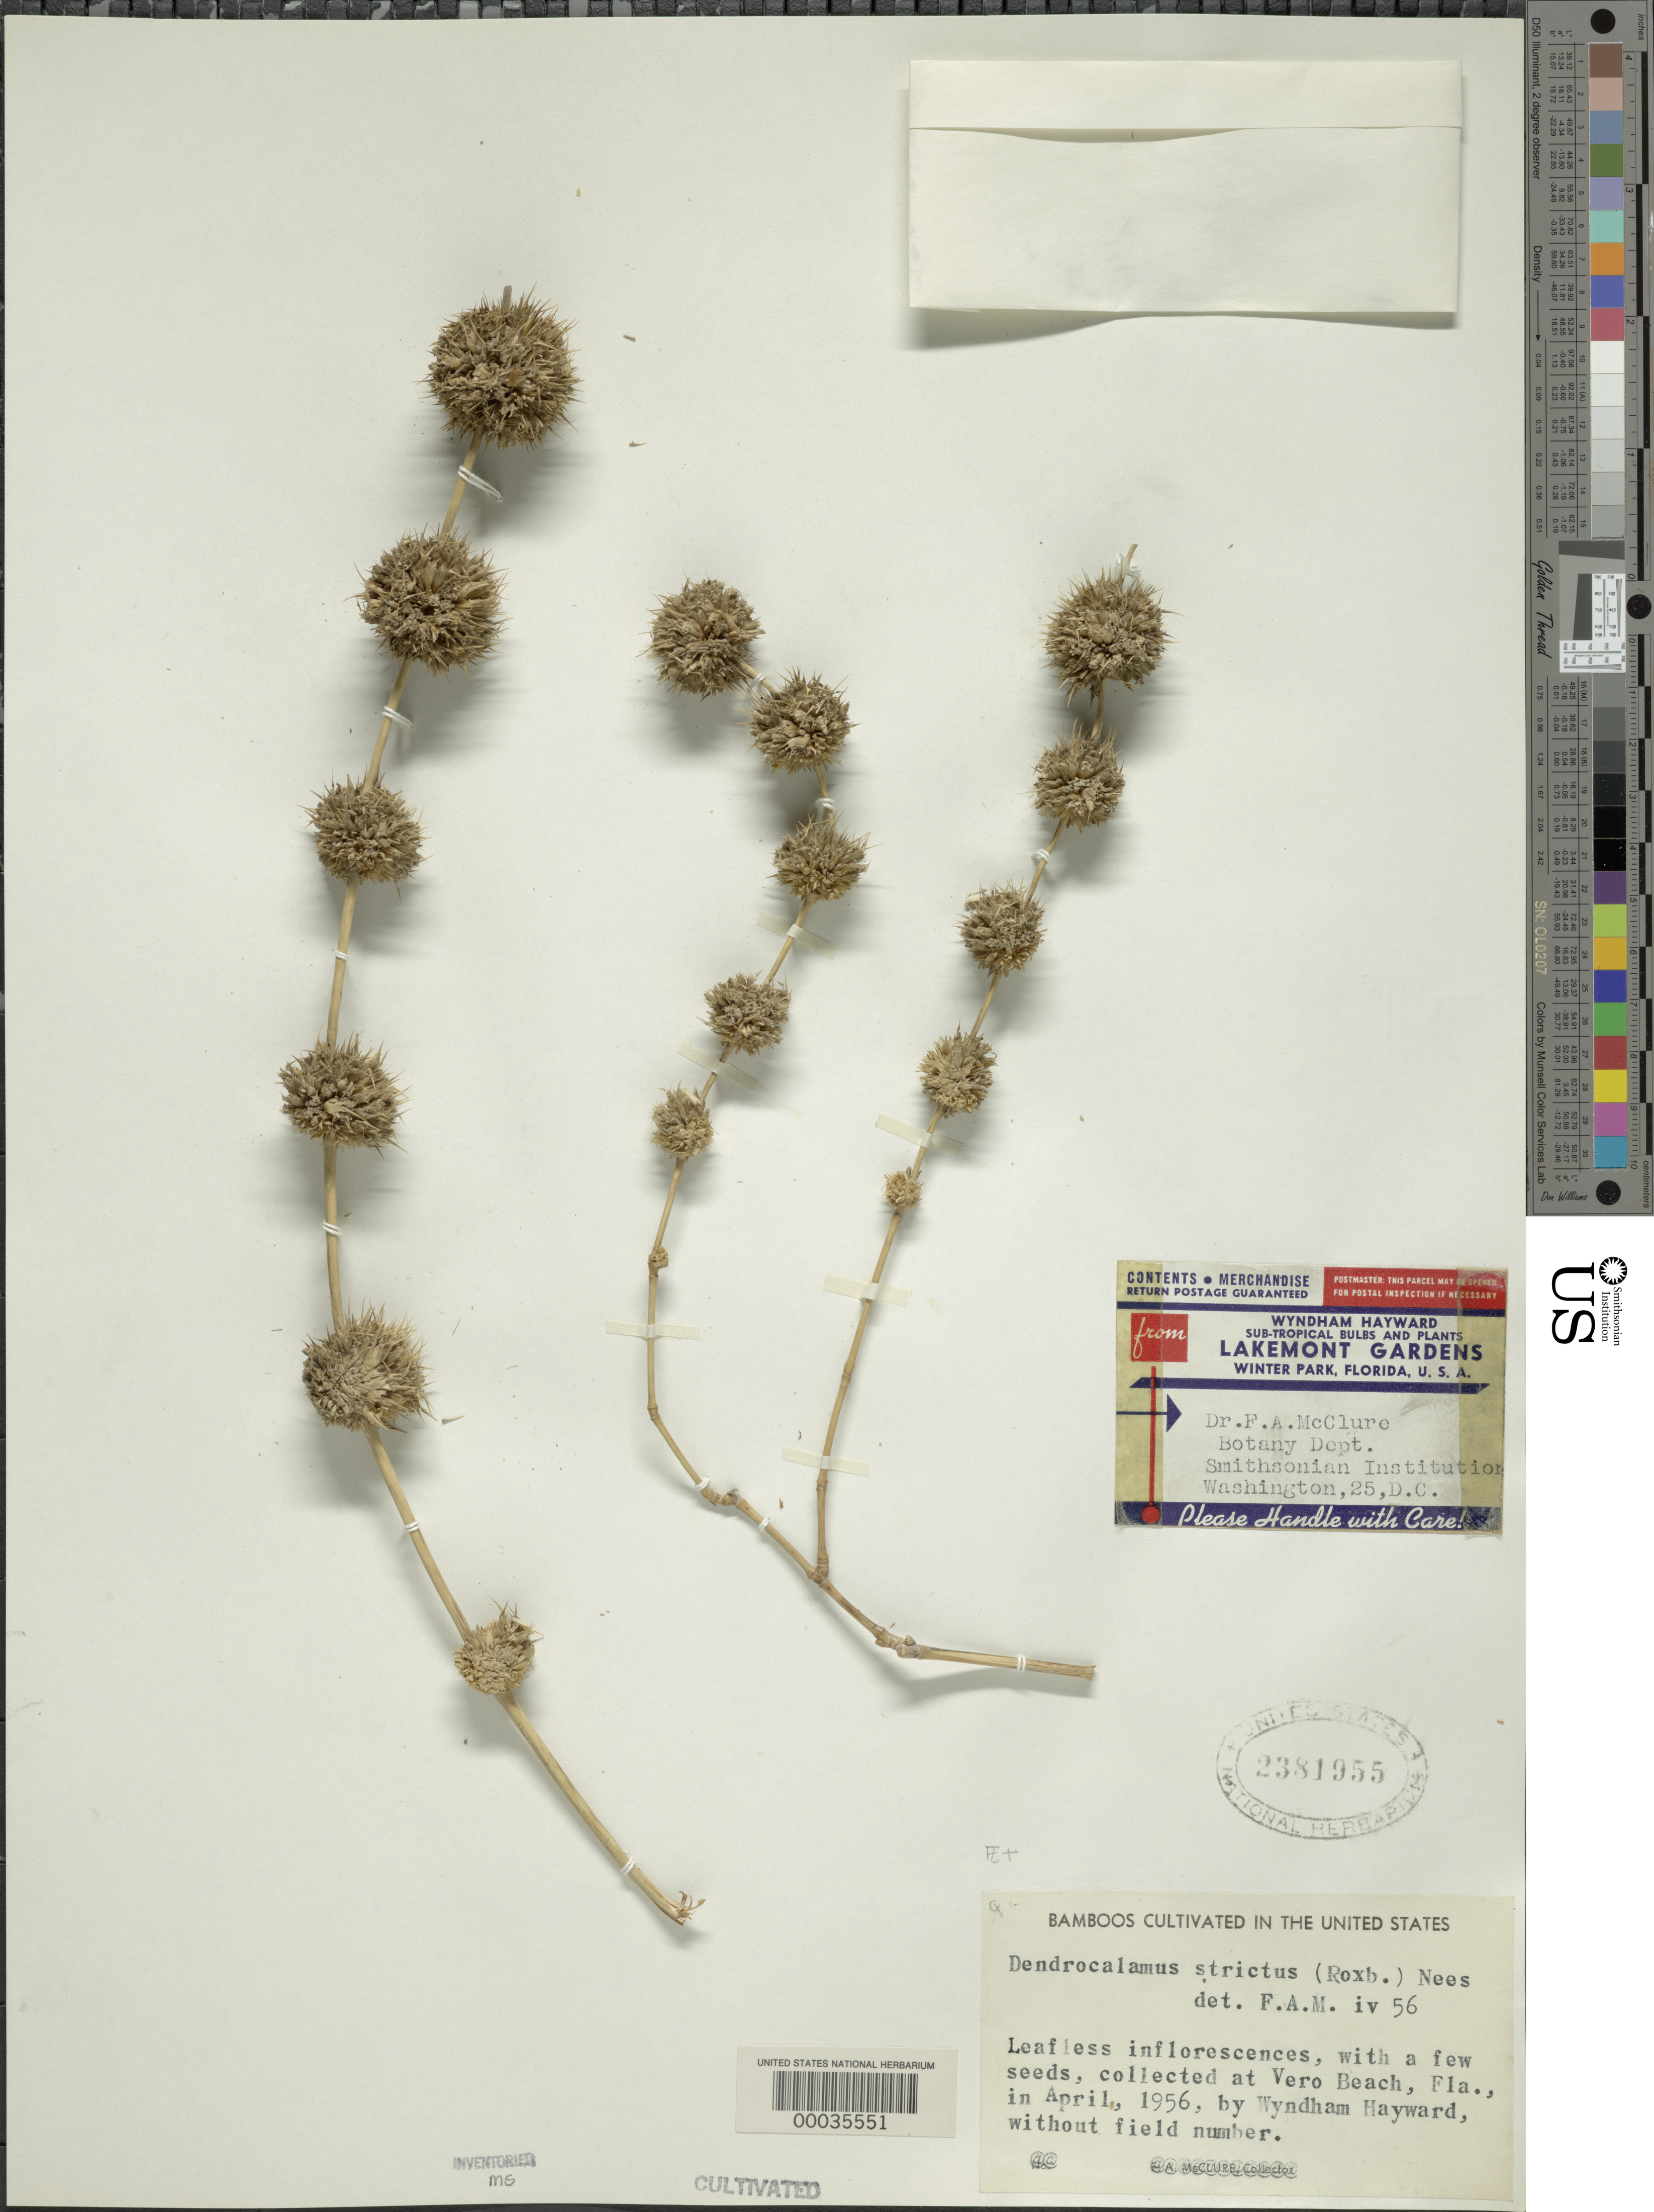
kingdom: Plantae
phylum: Tracheophyta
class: Liliopsida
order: Poales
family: Poaceae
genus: Dendrocalamus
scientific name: Dendrocalamus strictus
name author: (Roxb.) Nees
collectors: W. Hayward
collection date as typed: Apr 1956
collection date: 1956-04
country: United States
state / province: Florida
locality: Vero beach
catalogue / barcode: US 2381955